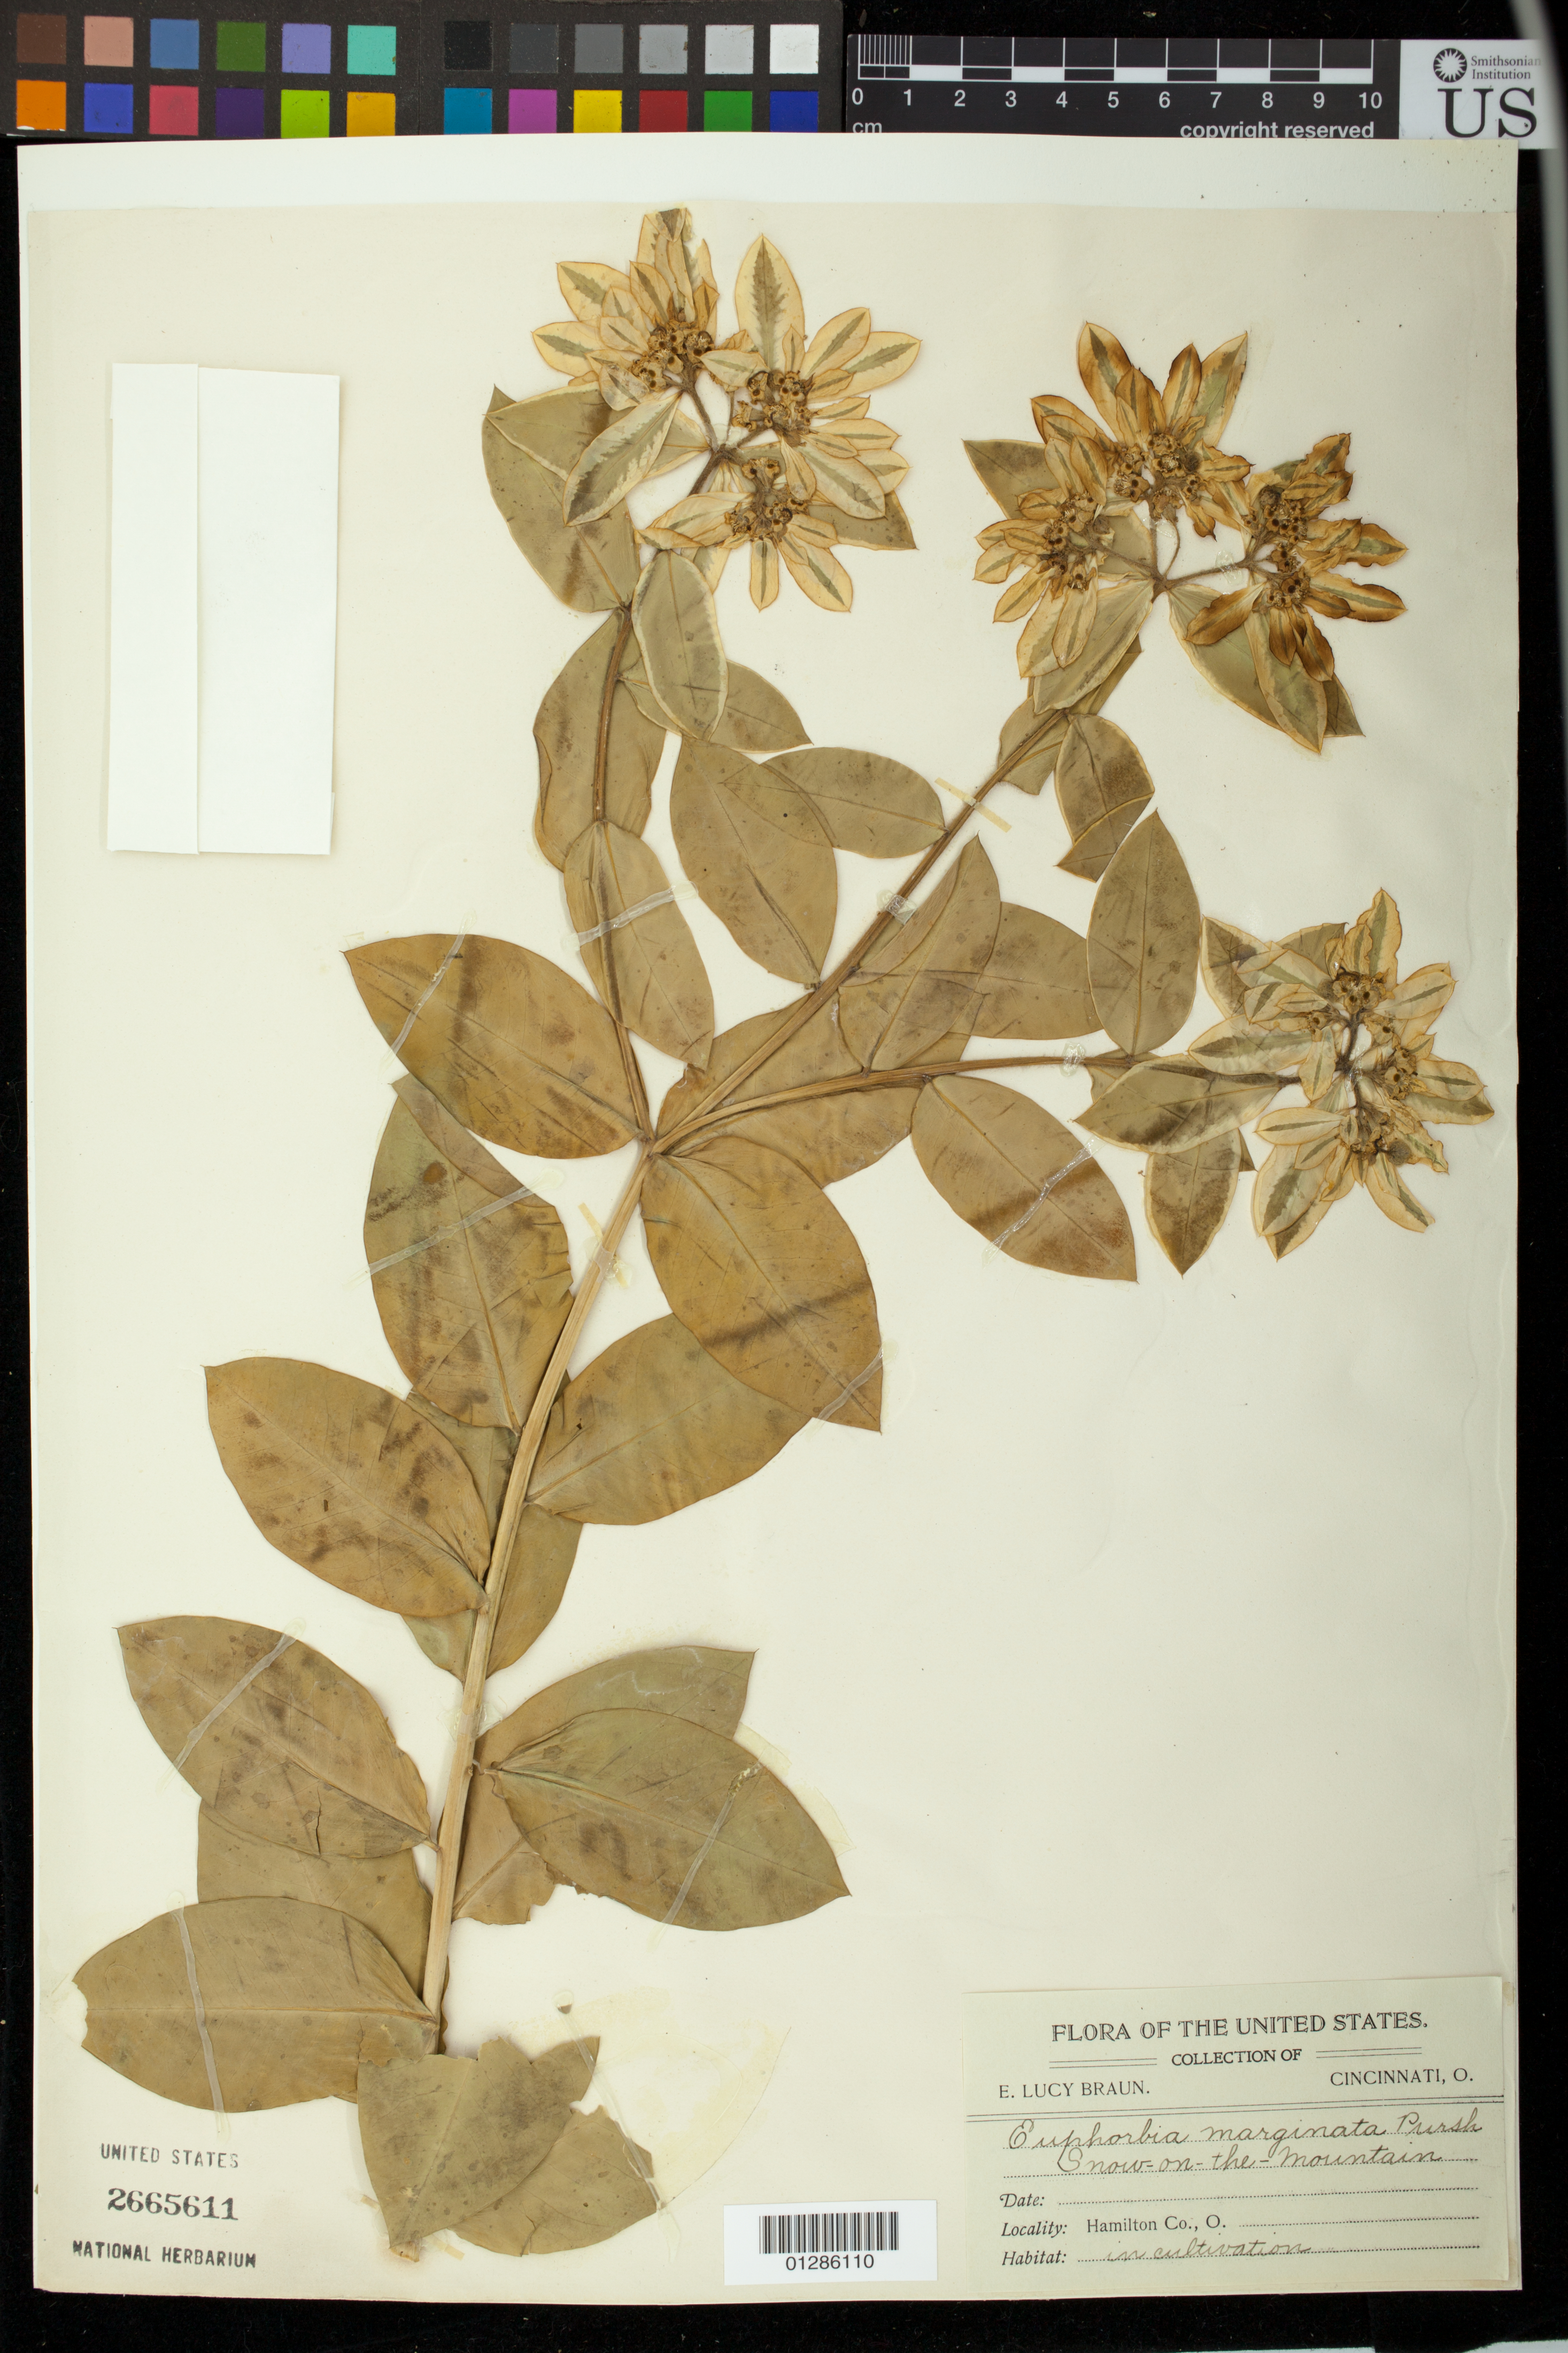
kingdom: Plantae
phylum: Tracheophyta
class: Magnoliopsida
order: Malpighiales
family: Euphorbiaceae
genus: Euphorbia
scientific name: Euphorbia marginata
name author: Pursh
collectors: E. L. Braun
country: United States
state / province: Ohio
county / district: Hamilton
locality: Hamilton Co., O.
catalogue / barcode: US 2665611